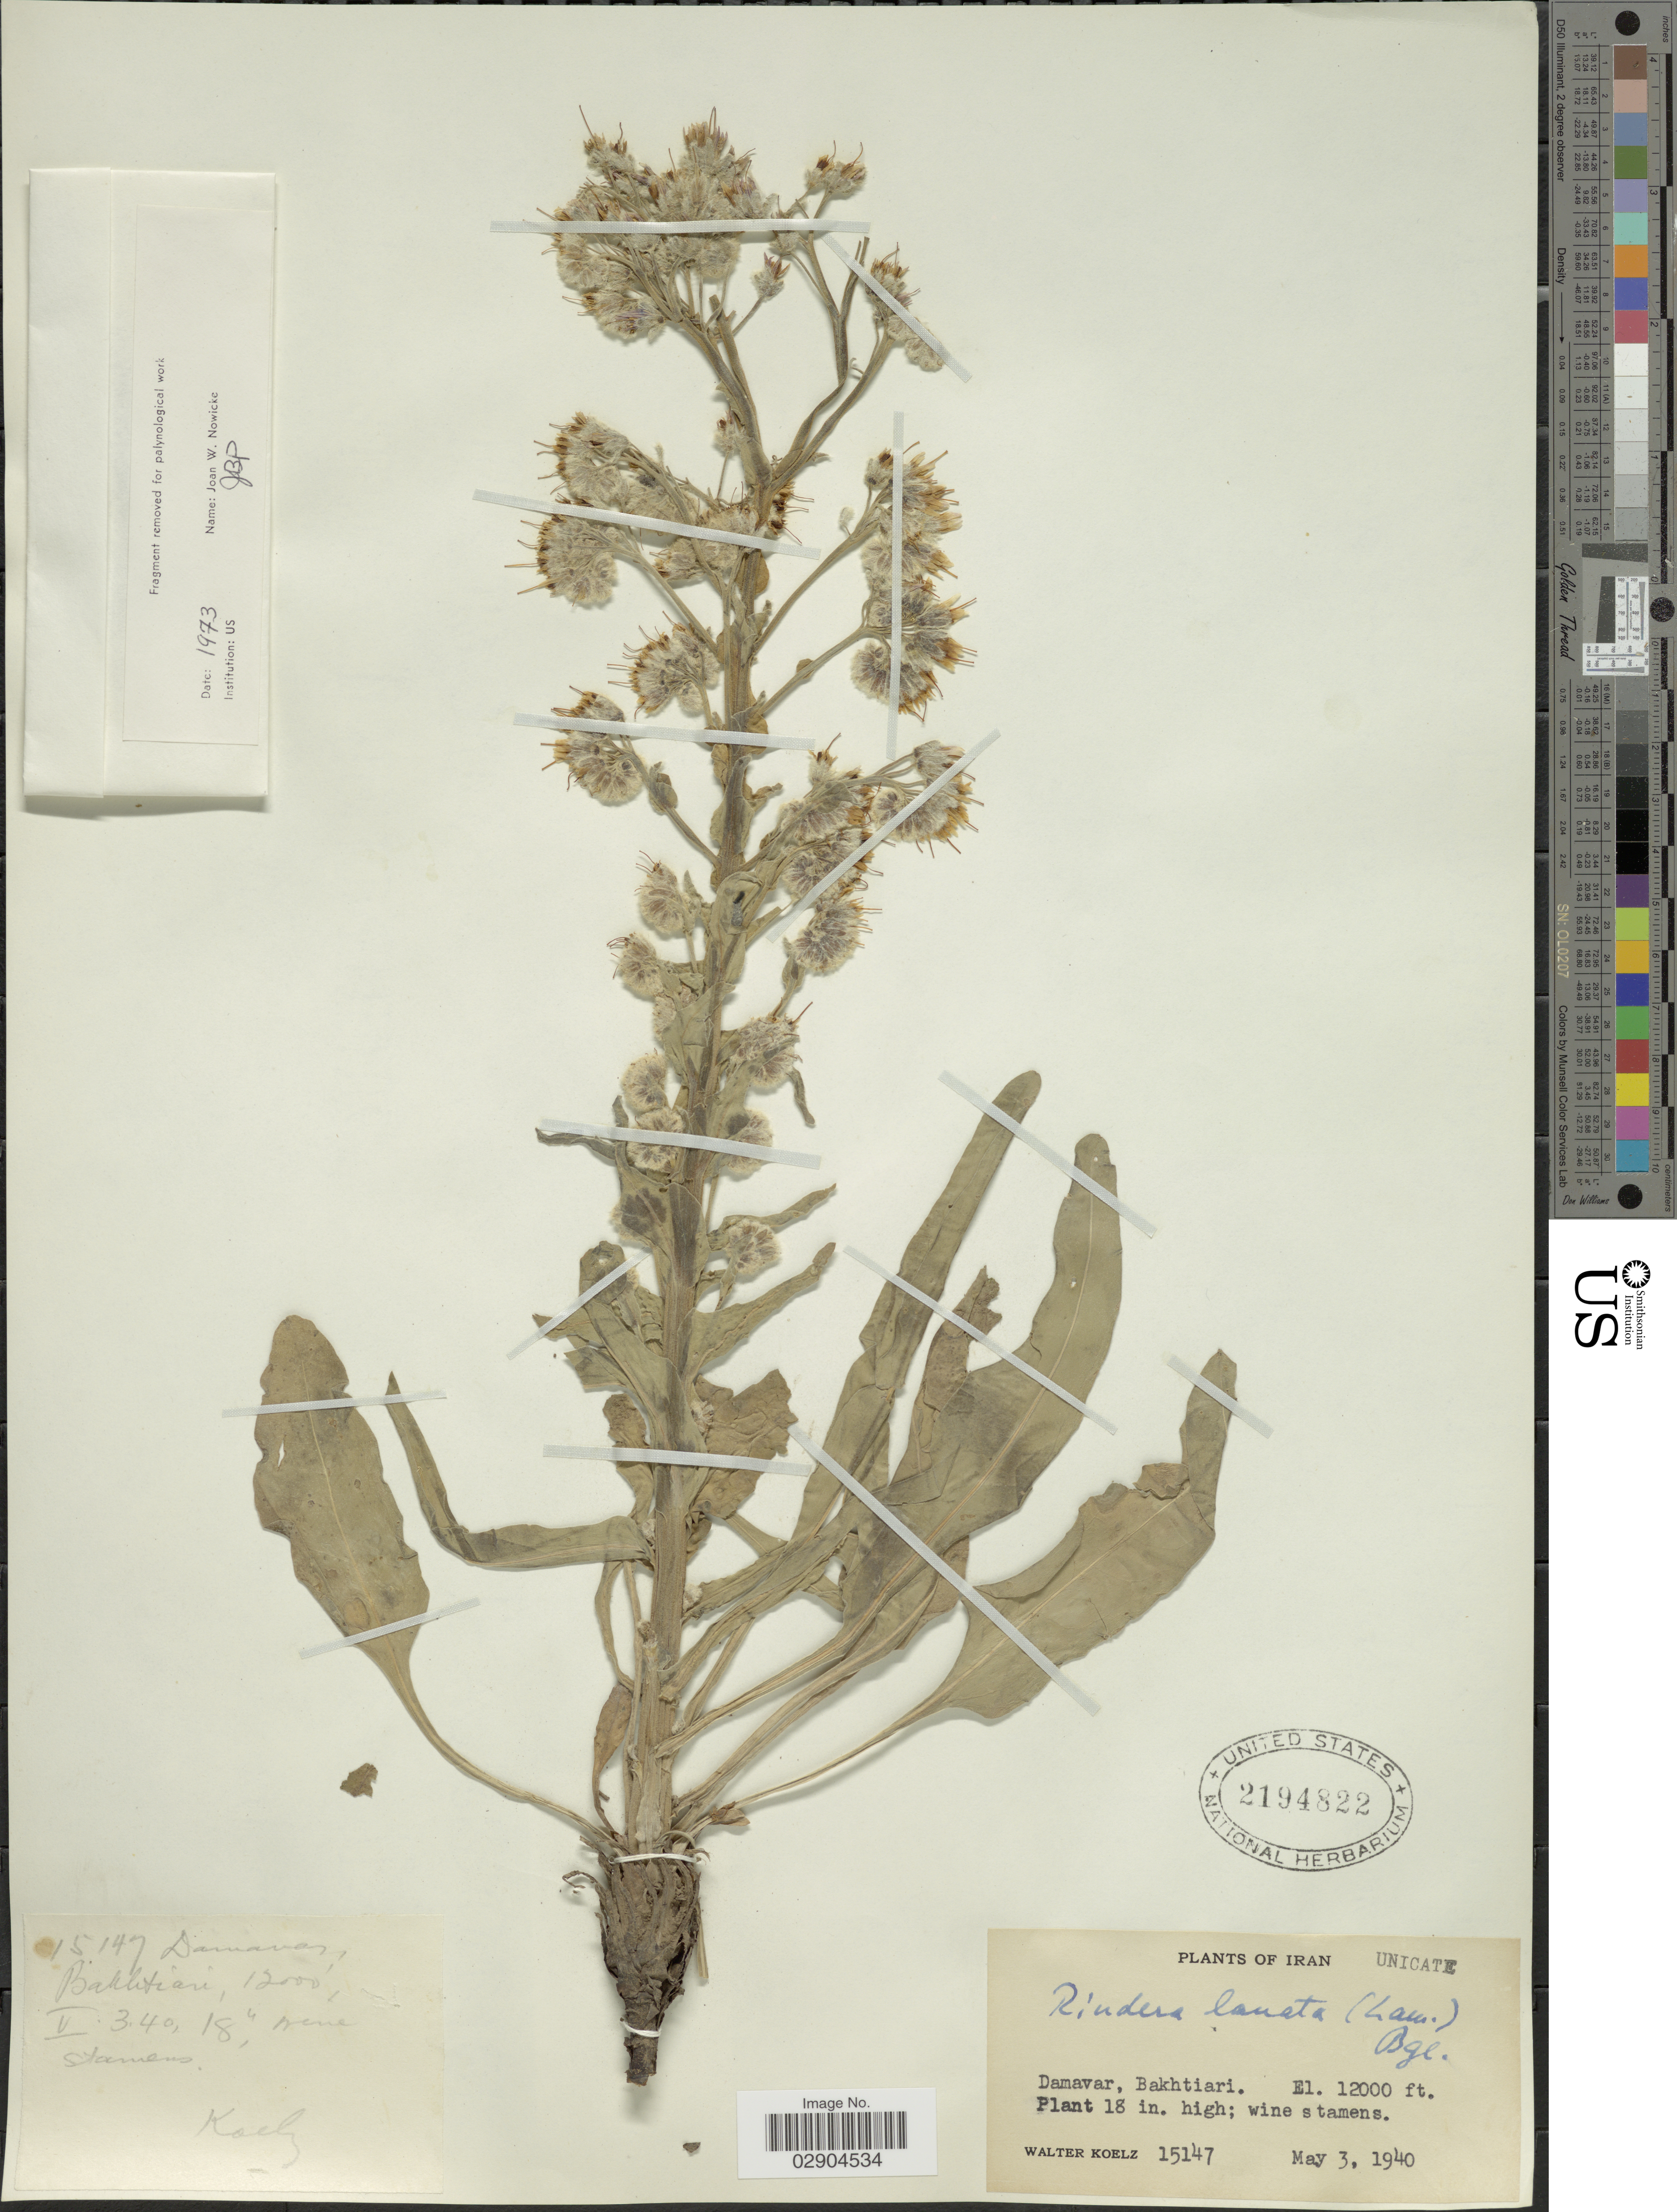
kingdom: Plantae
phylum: Tracheophyta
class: Magnoliopsida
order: Boraginales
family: Boraginaceae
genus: Rindera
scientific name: Rindera lanata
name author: Bunge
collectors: W. N. Koelz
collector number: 15147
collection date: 1940-05-03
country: Iran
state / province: Chahar Mahaal and Bakhtiari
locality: Damavar, Bakhtiari.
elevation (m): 3658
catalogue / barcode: US 2194822